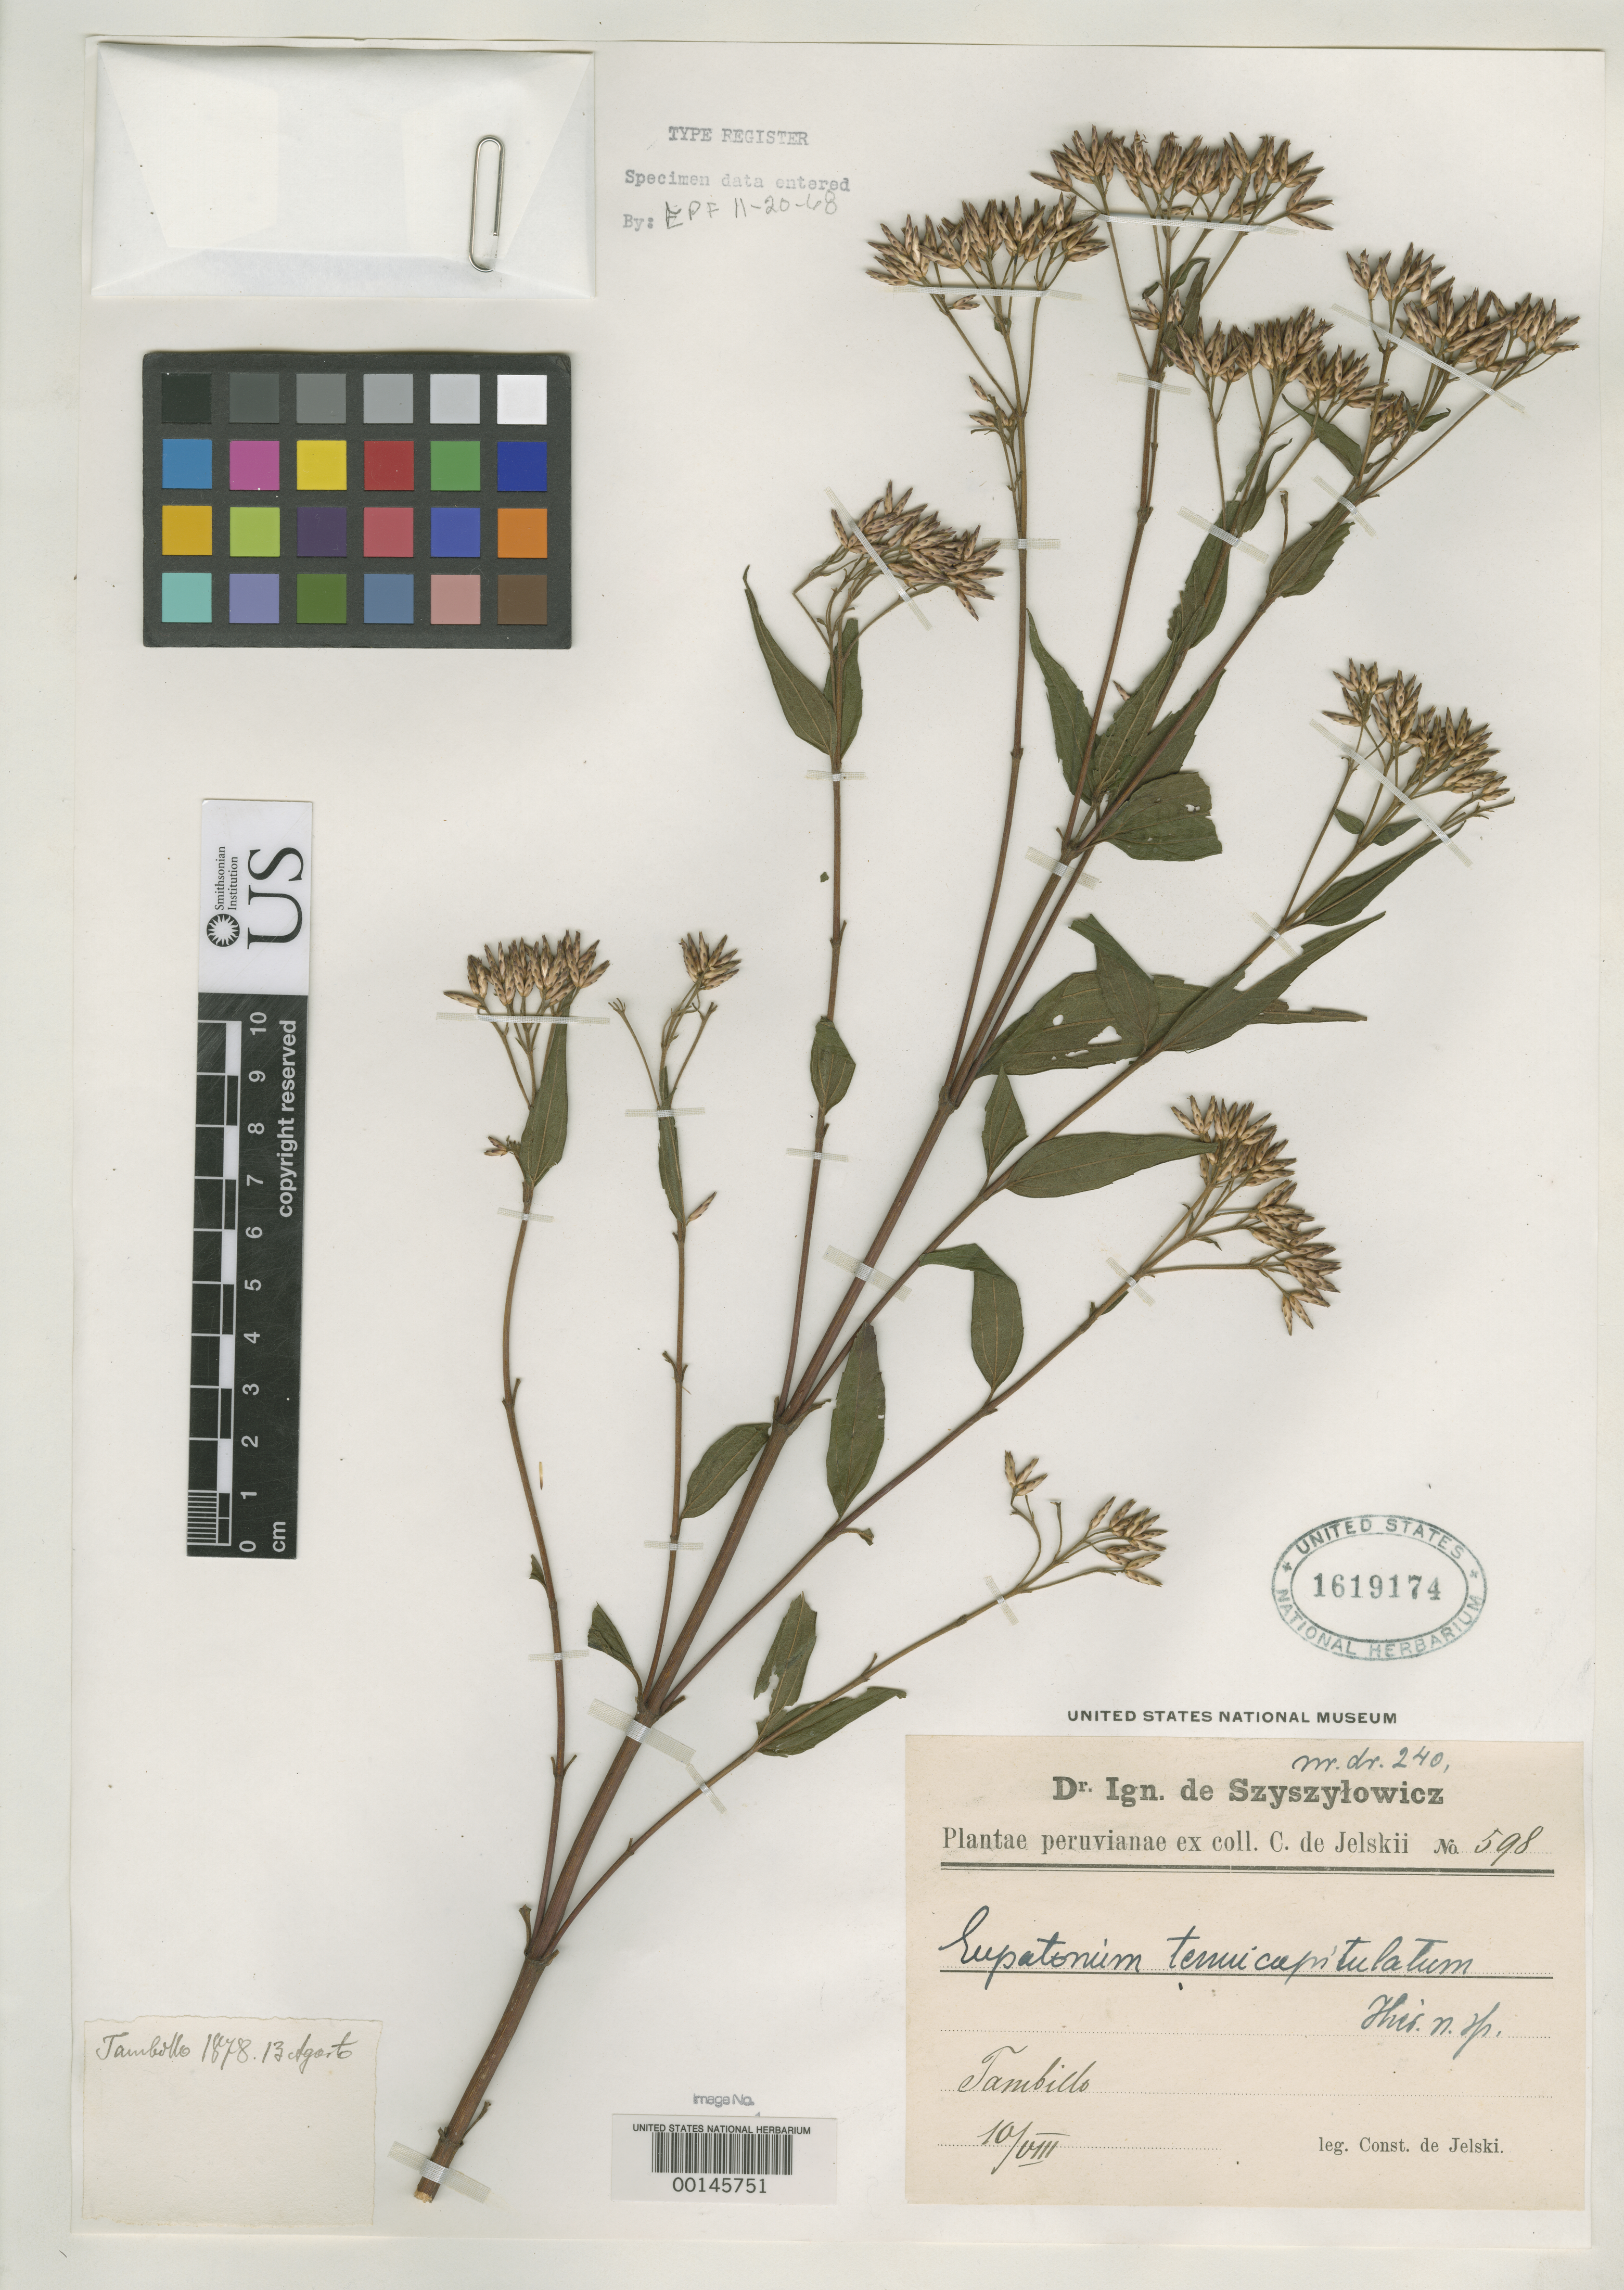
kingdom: Plantae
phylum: Tracheophyta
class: Magnoliopsida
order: Asterales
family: Asteraceae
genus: Eupatorium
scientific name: Eupatorium tenuicapitulatum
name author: Hieron.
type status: Isosyntype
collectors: C. von Jelski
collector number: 598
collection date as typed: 20 Aug 1878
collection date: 1878-08-20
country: Peru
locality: prope Tambillo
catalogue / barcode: US 1619174